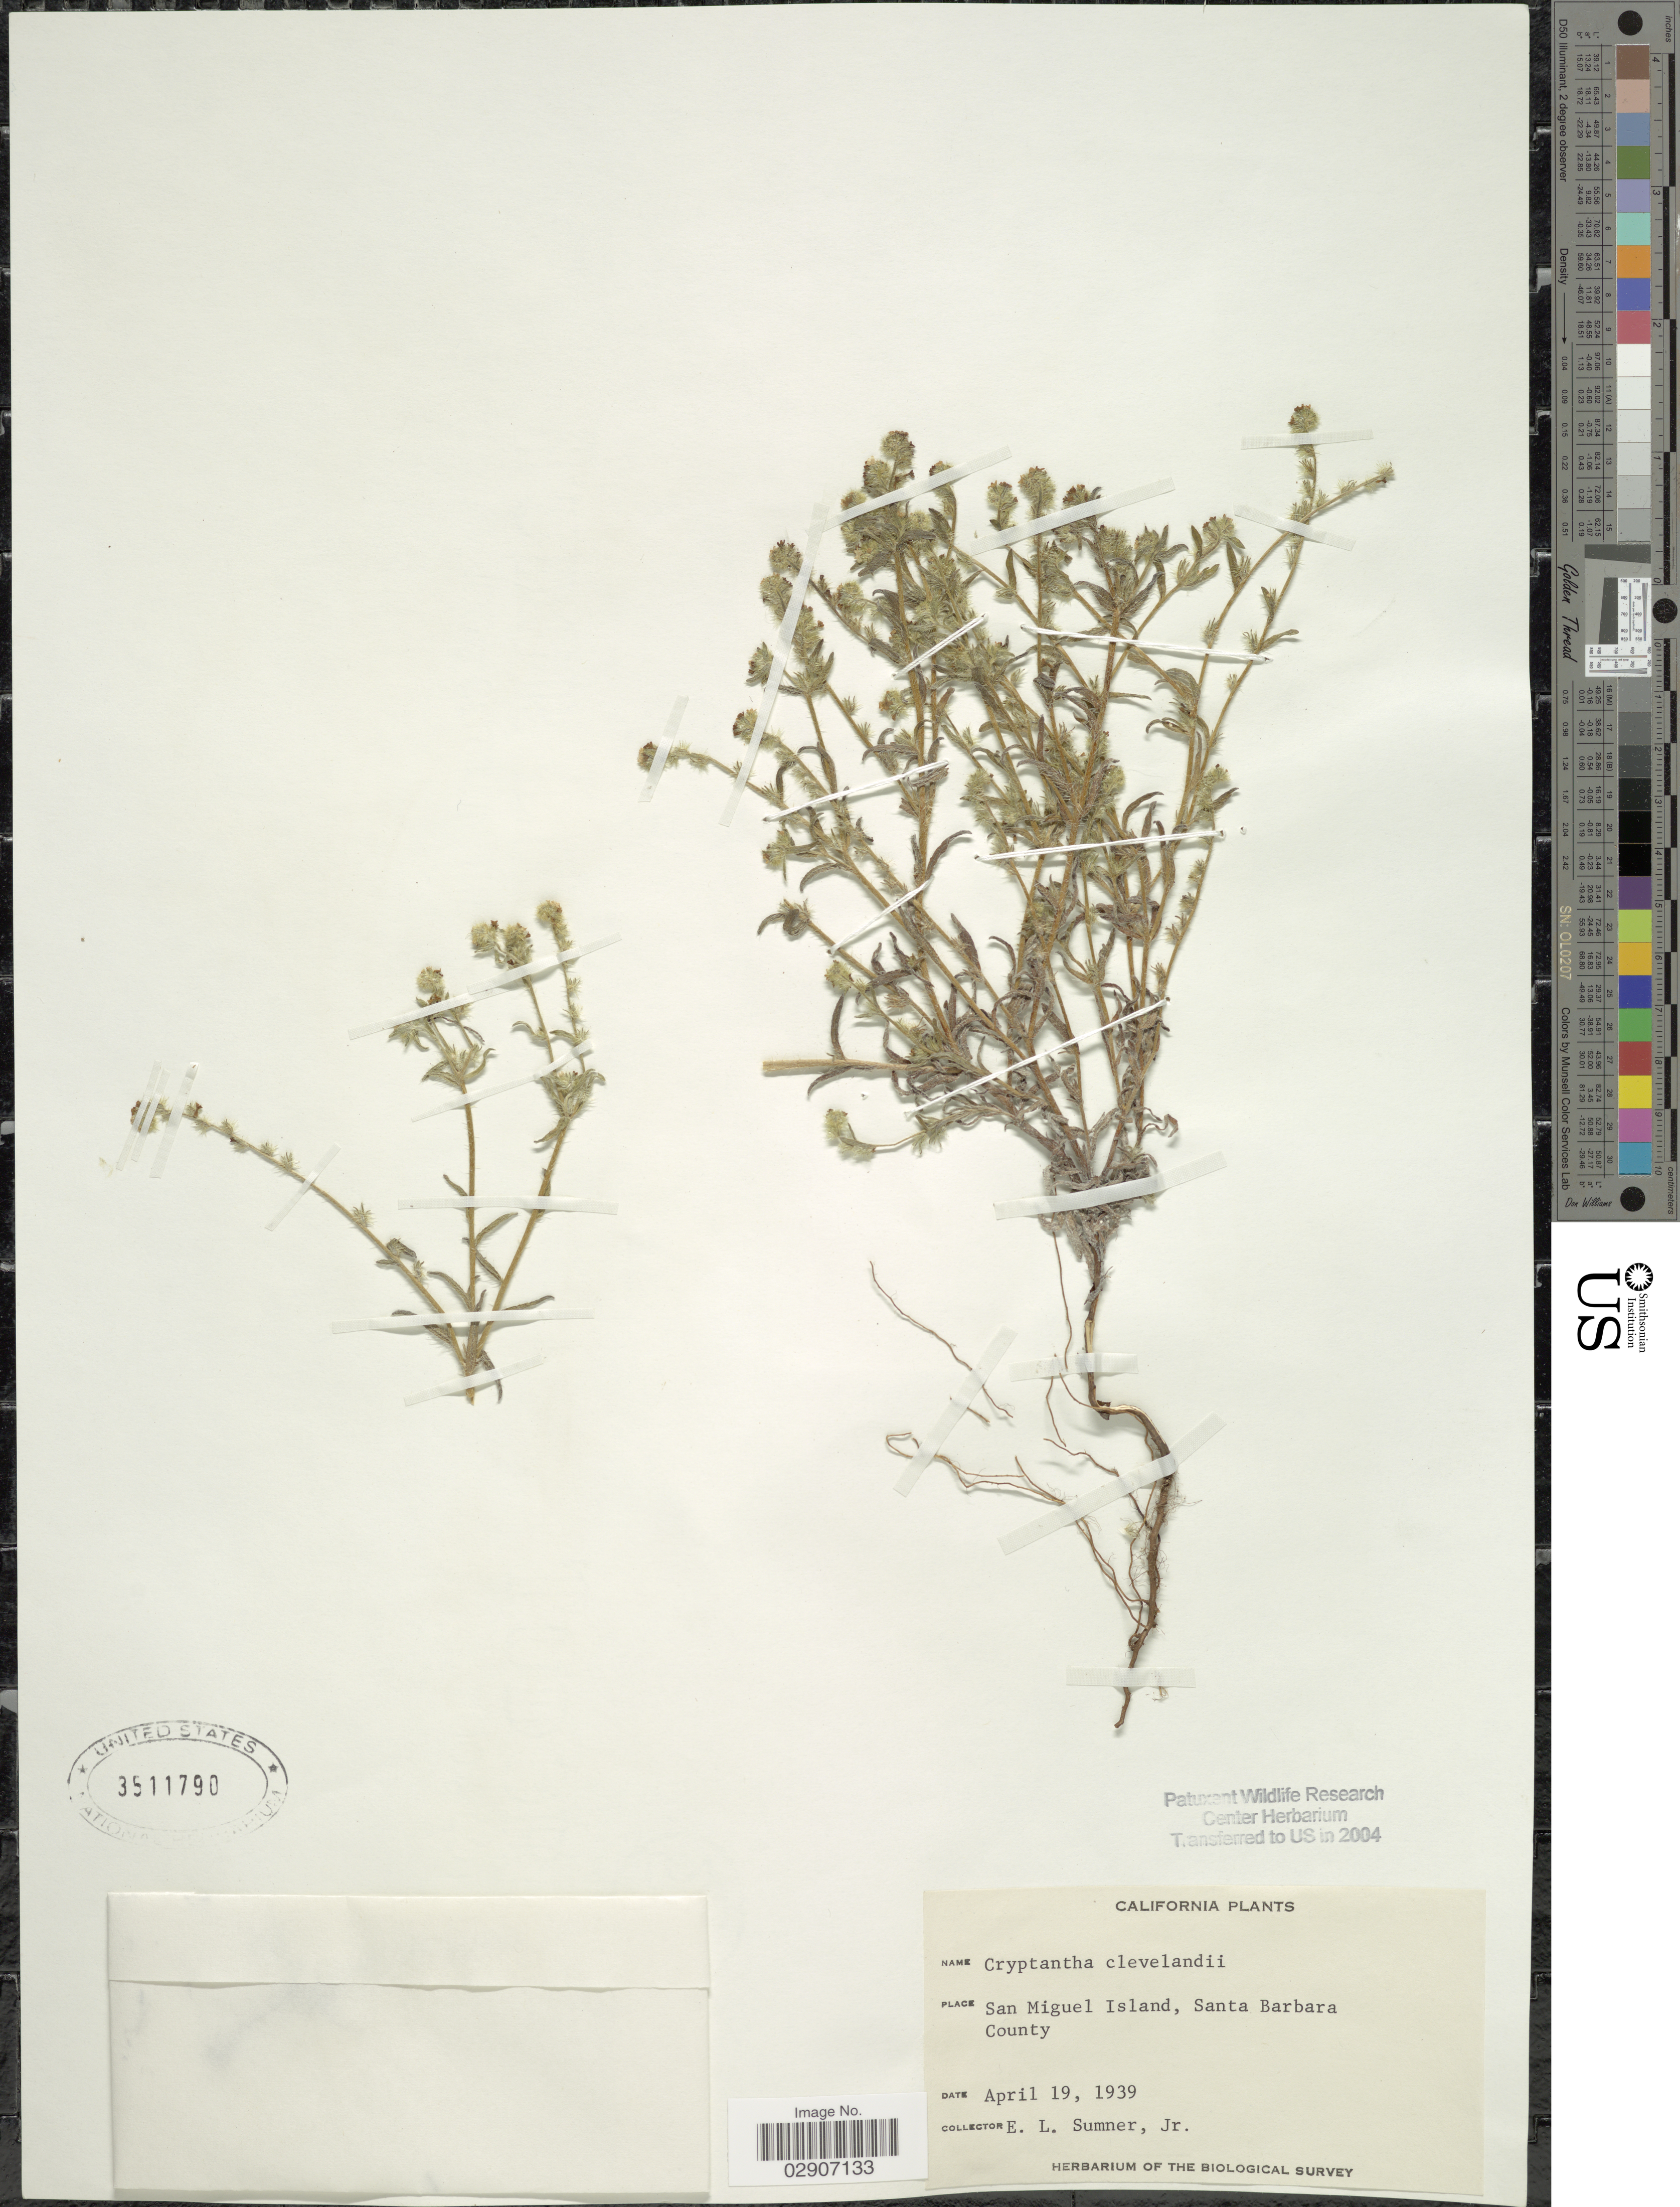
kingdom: Plantae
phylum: Tracheophyta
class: Magnoliopsida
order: Boraginales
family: Boraginaceae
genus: Cryptantha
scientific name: Cryptantha clevelandii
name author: Greene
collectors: E. Summer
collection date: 1939-04-19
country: United States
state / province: California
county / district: Santa Barbara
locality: San Miguel Island, Santa Barbara County.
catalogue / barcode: US 3511790